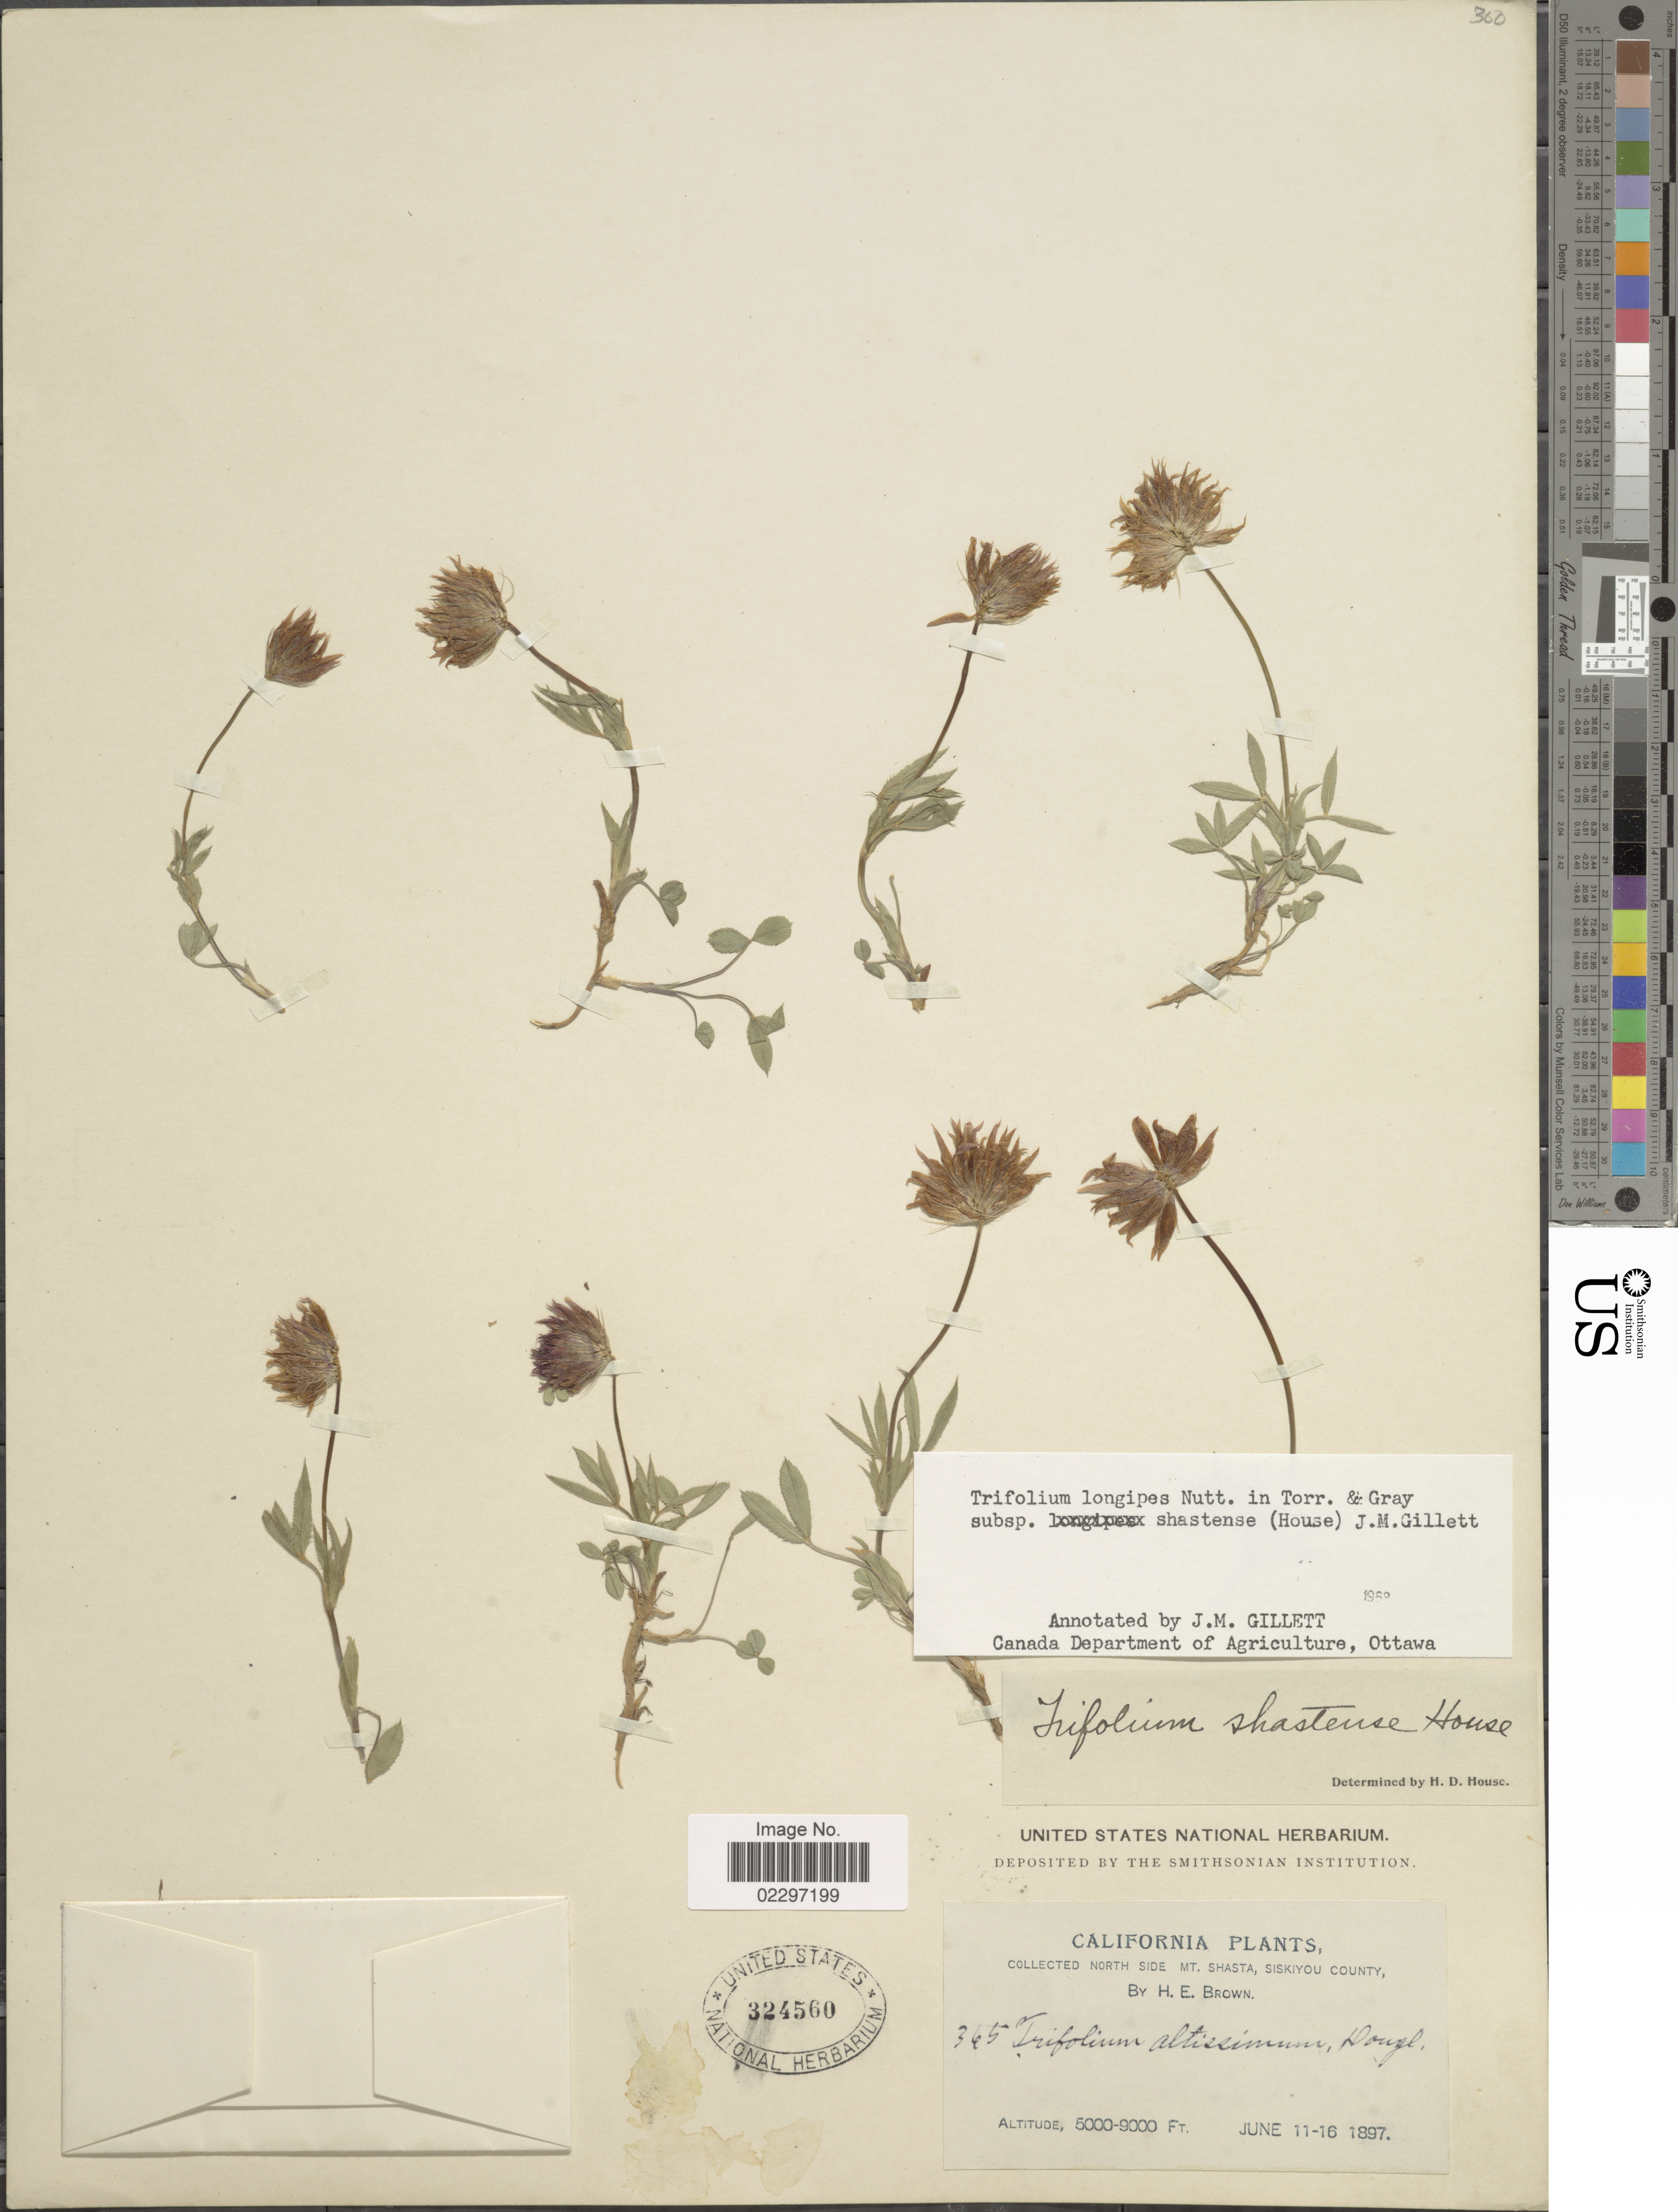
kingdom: Plantae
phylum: Tracheophyta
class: Magnoliopsida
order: Fabales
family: Fabaceae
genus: Trifolium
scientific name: Trifolium longipes subsp. shastense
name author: (House) J.M. Gillett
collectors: H. E. Brown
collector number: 365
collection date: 1897-06-11/1897-06-16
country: United States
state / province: California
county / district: Siskiyou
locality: North Side Mt. Shasta. Siskiyou County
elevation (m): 1524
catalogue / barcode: US 324560